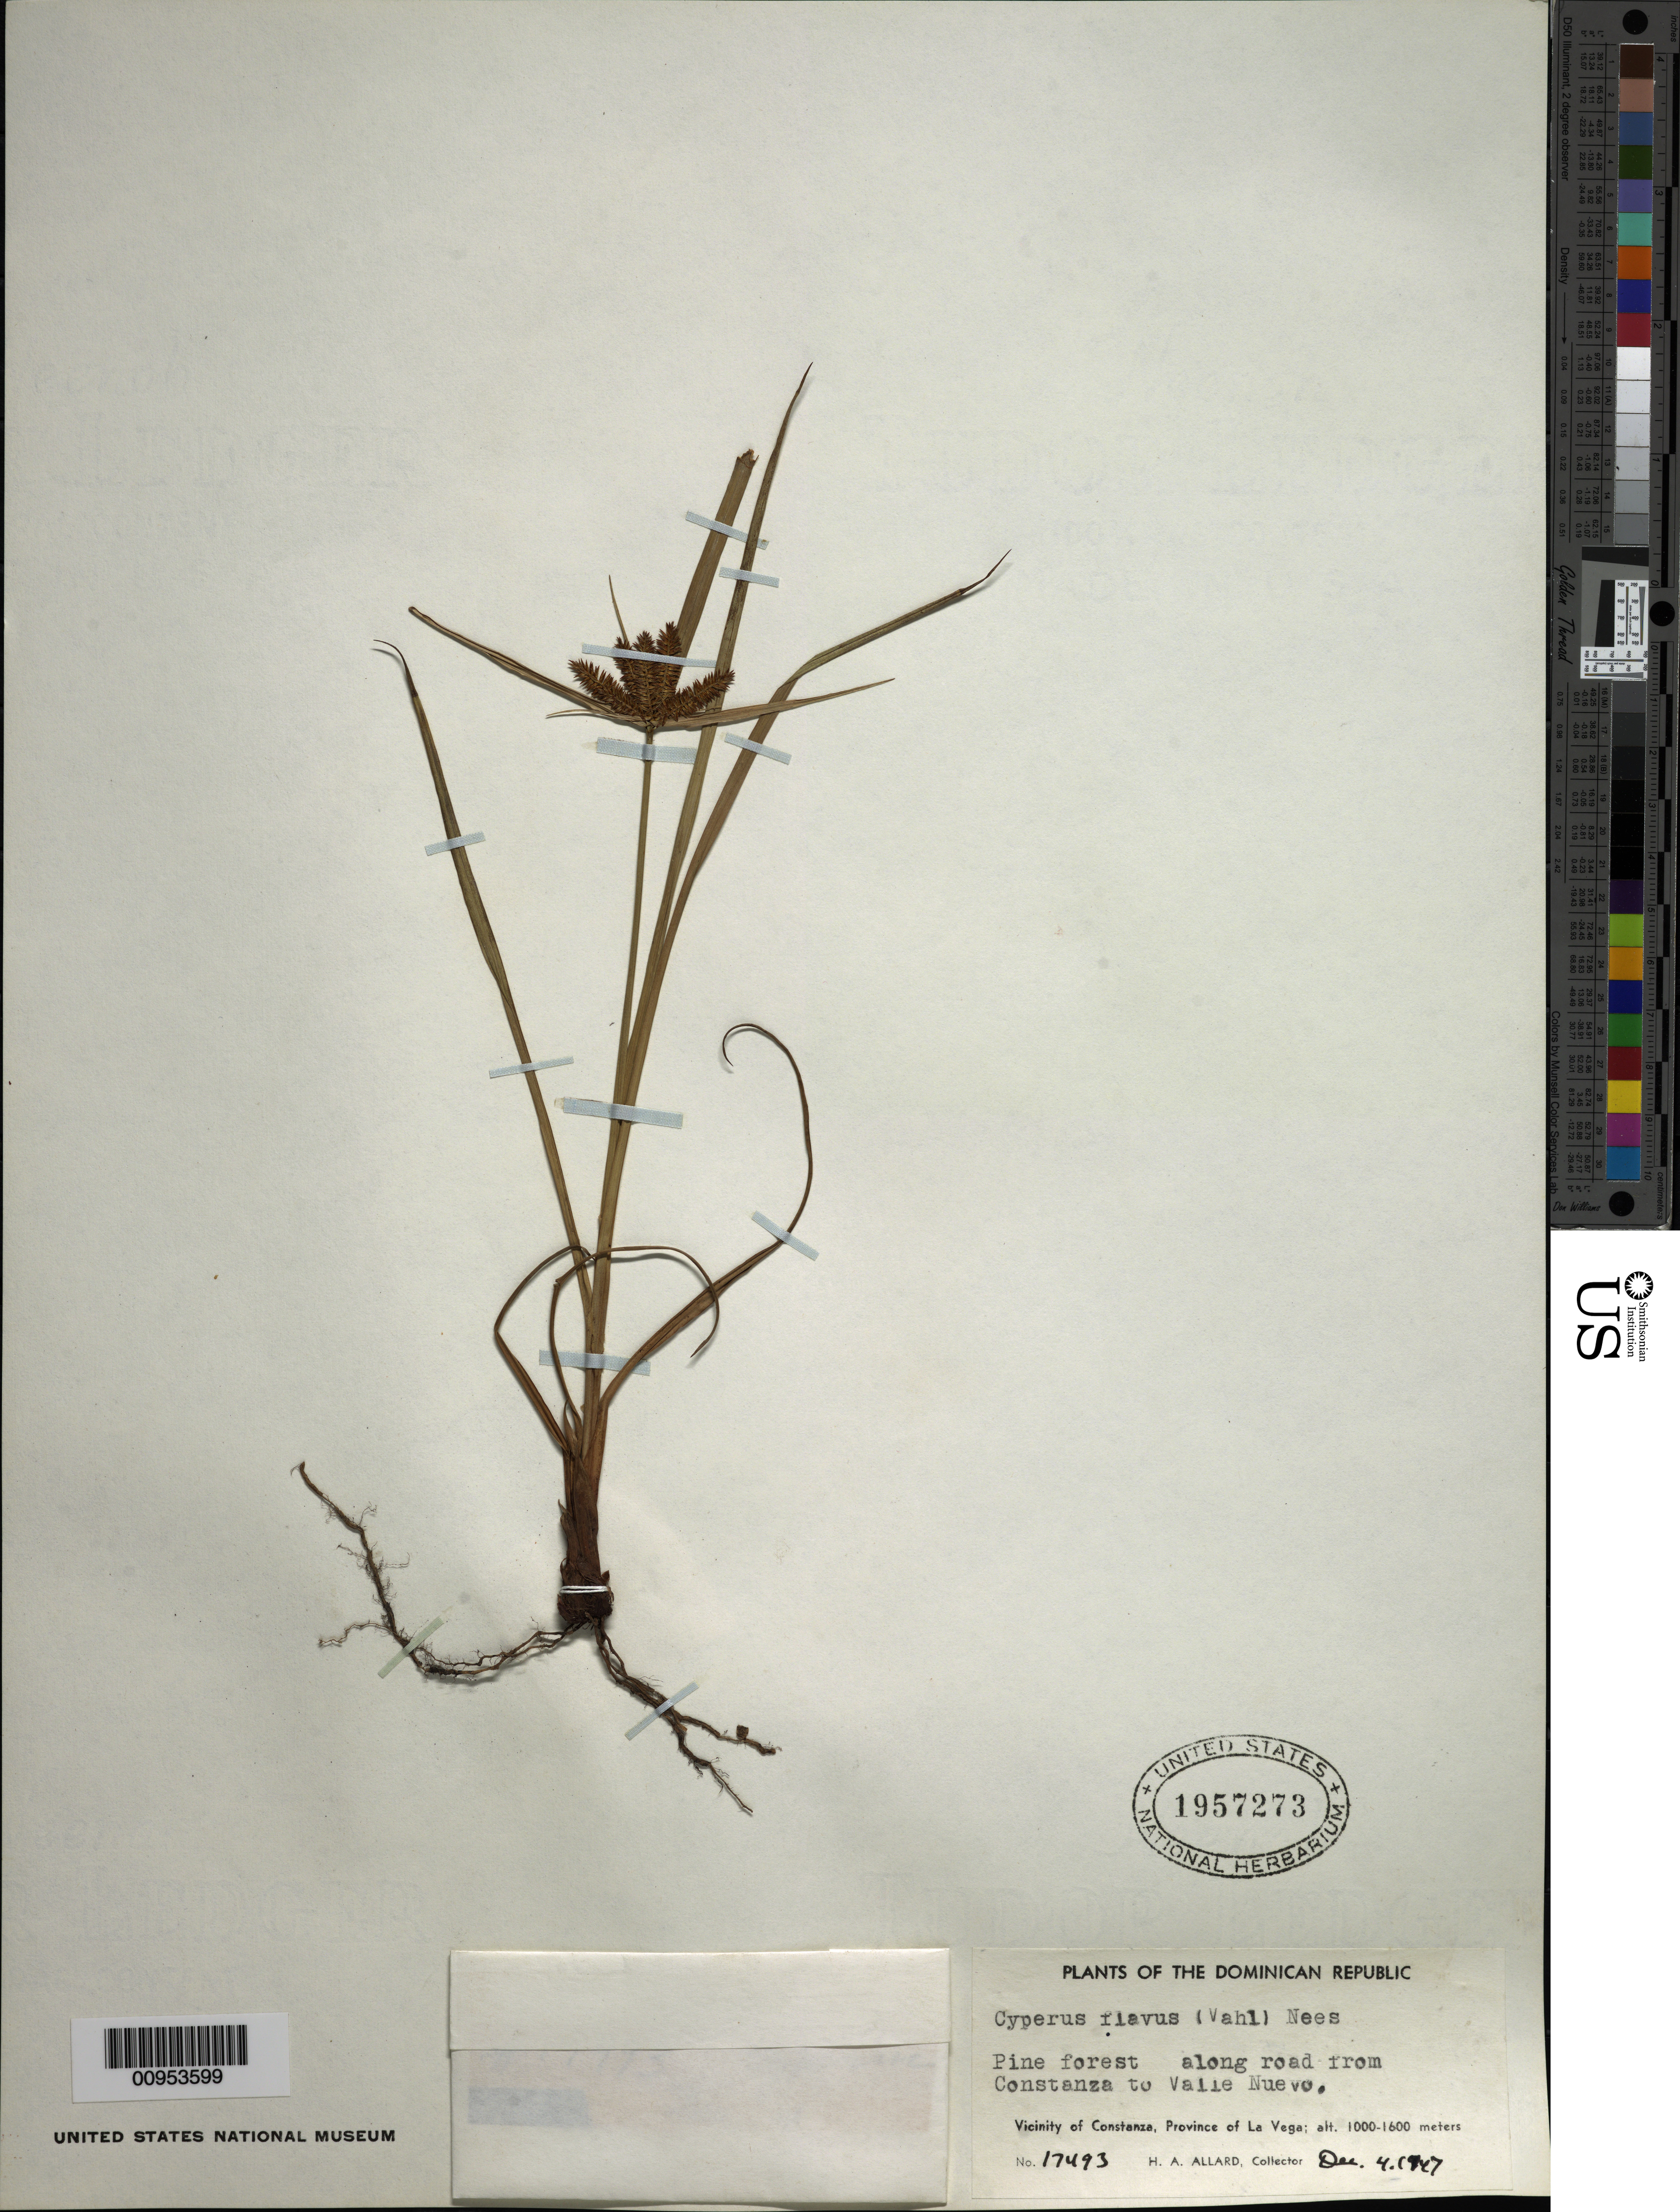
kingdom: Plantae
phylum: Tracheophyta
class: Liliopsida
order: Poales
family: Cyperaceae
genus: Cyperus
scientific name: Cyperus aggregatus var. aggregatus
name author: (Willd.) Endl.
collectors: H. A. Allard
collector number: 17493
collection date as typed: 04 Dec 1947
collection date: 1947-12-04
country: Dominican Republic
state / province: La Vega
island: Hispaniola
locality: Vicinity of Constanza, pine forest along road from Constanza to Valle Nuevo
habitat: Pine forest along road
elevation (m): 1000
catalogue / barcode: US 1957273